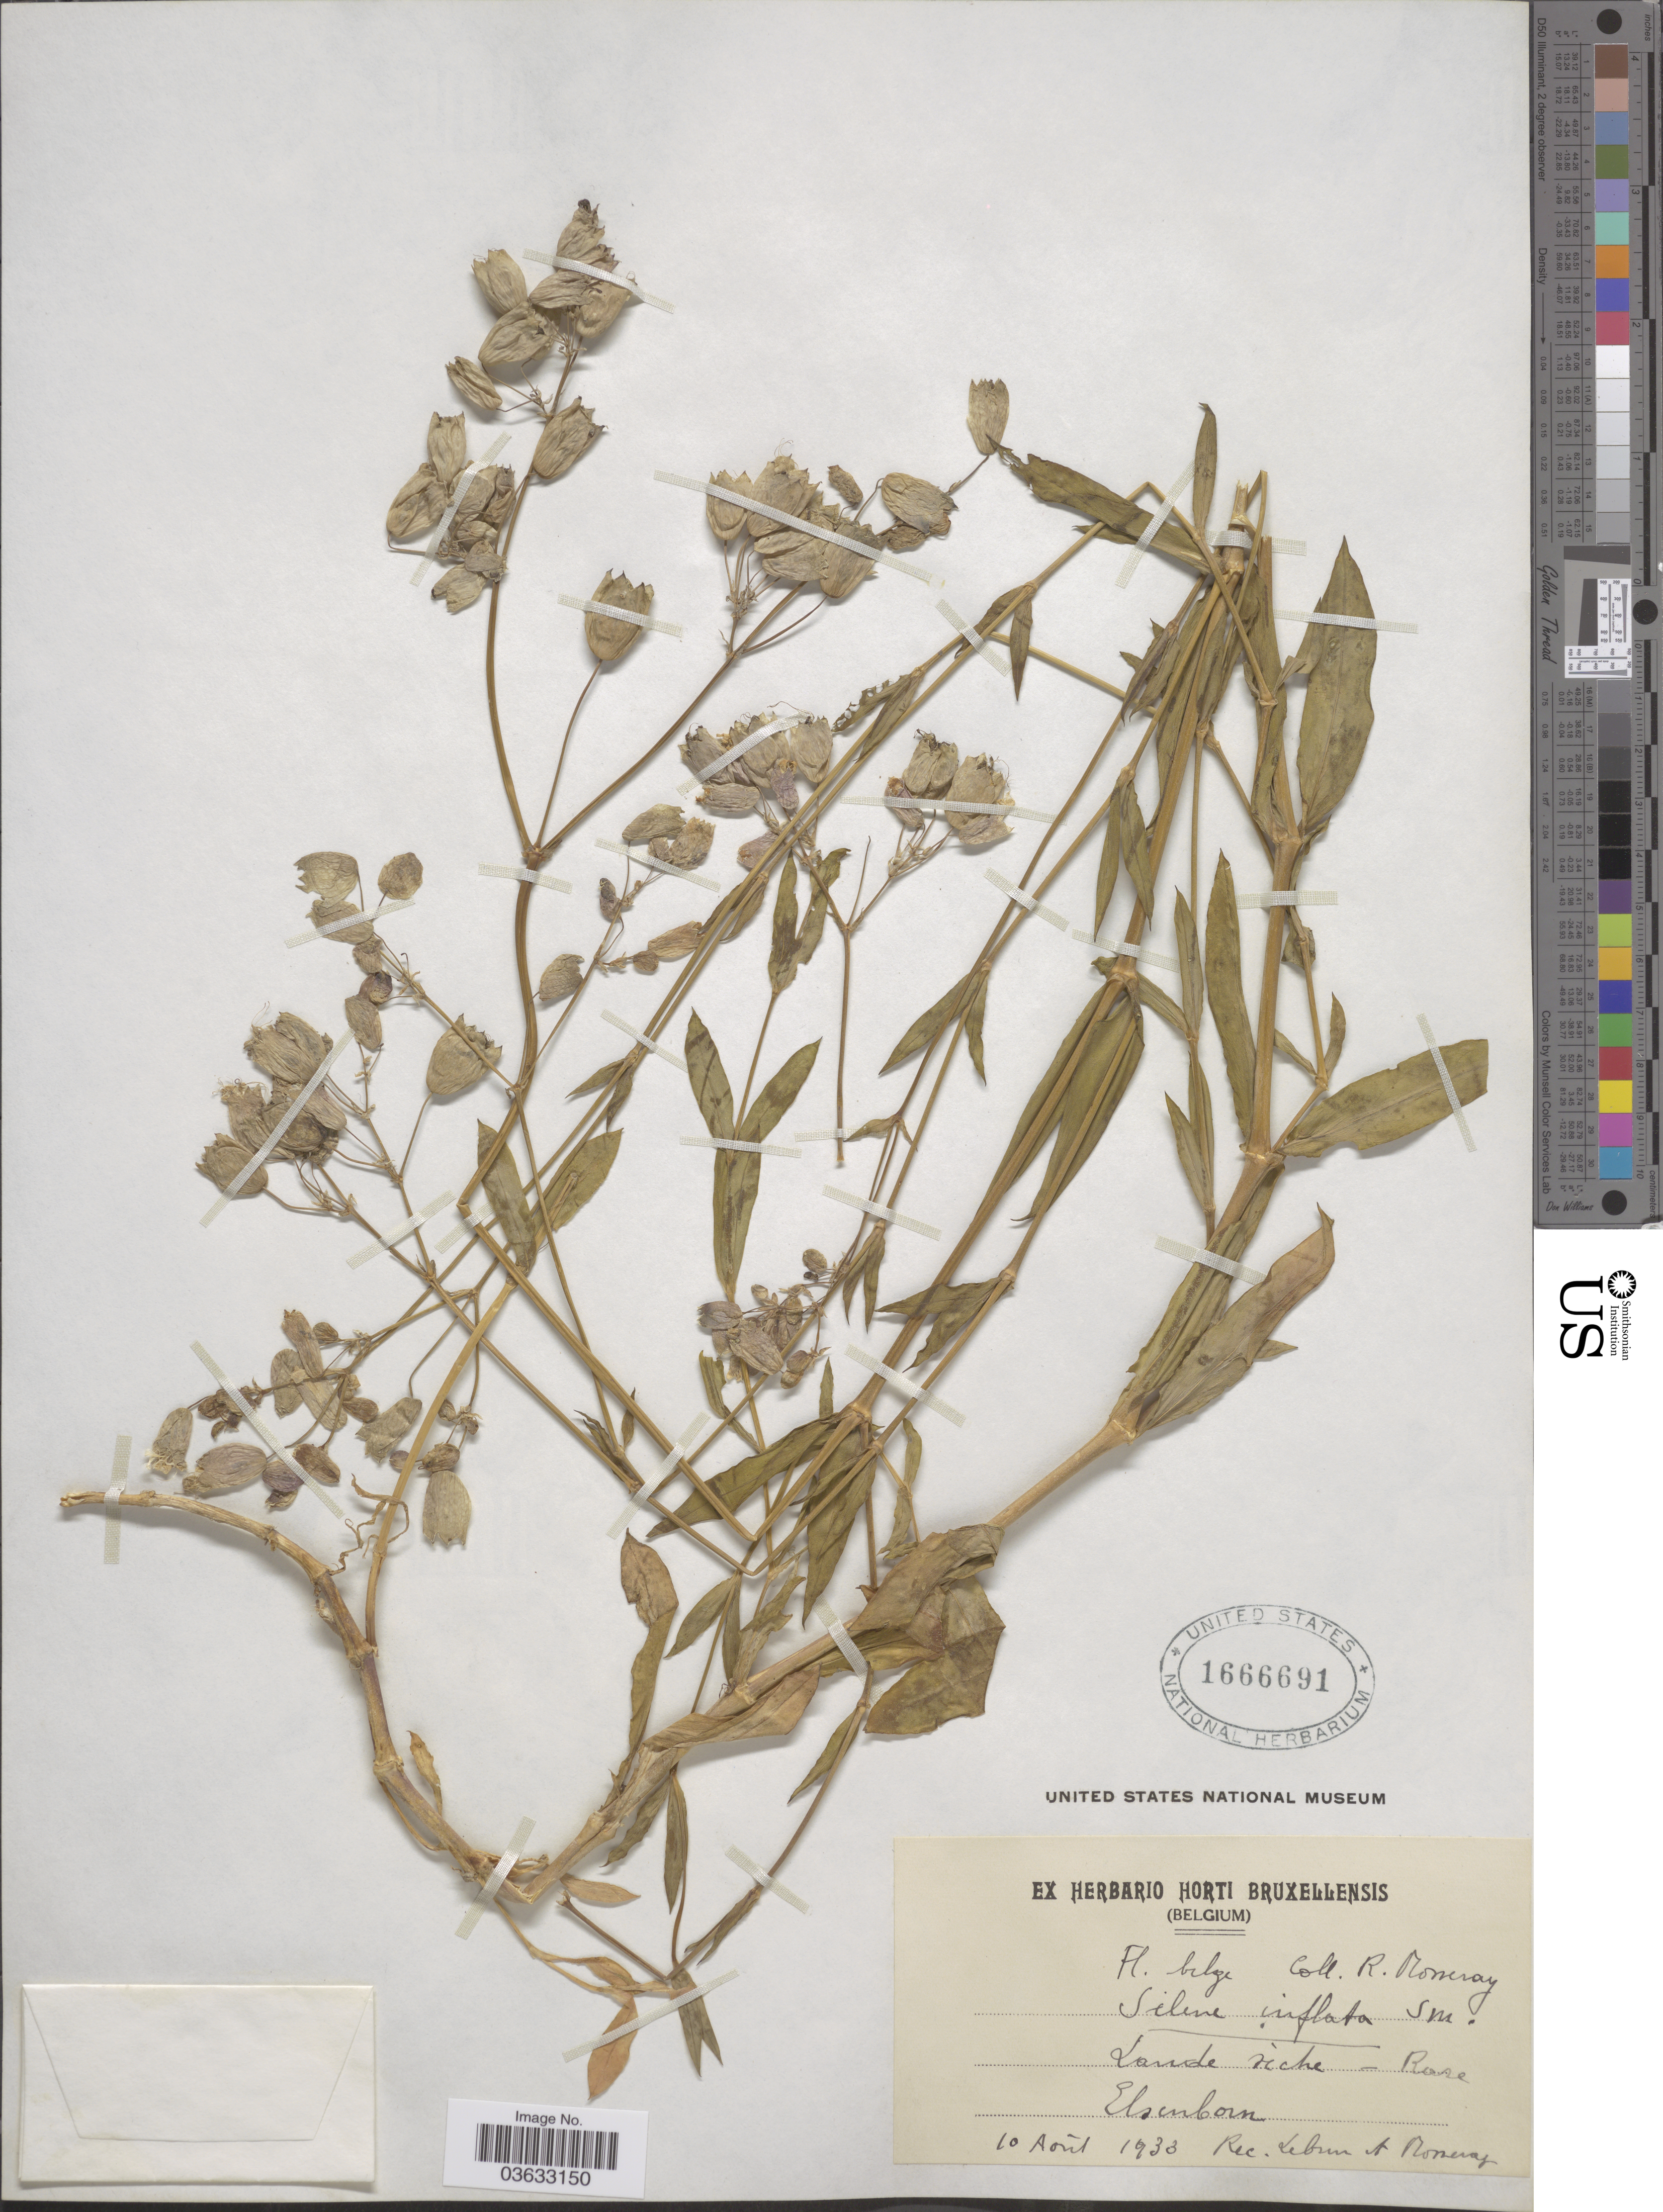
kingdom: Plantae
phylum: Tracheophyta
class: Magnoliopsida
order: Caryophyllales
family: Caryophyllaceae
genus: Silene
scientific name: Silene inflata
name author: Sm.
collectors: R. Moneray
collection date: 1933-08-10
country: Belgium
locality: Lande riche - Rose Elsenborn.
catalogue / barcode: US 1666691